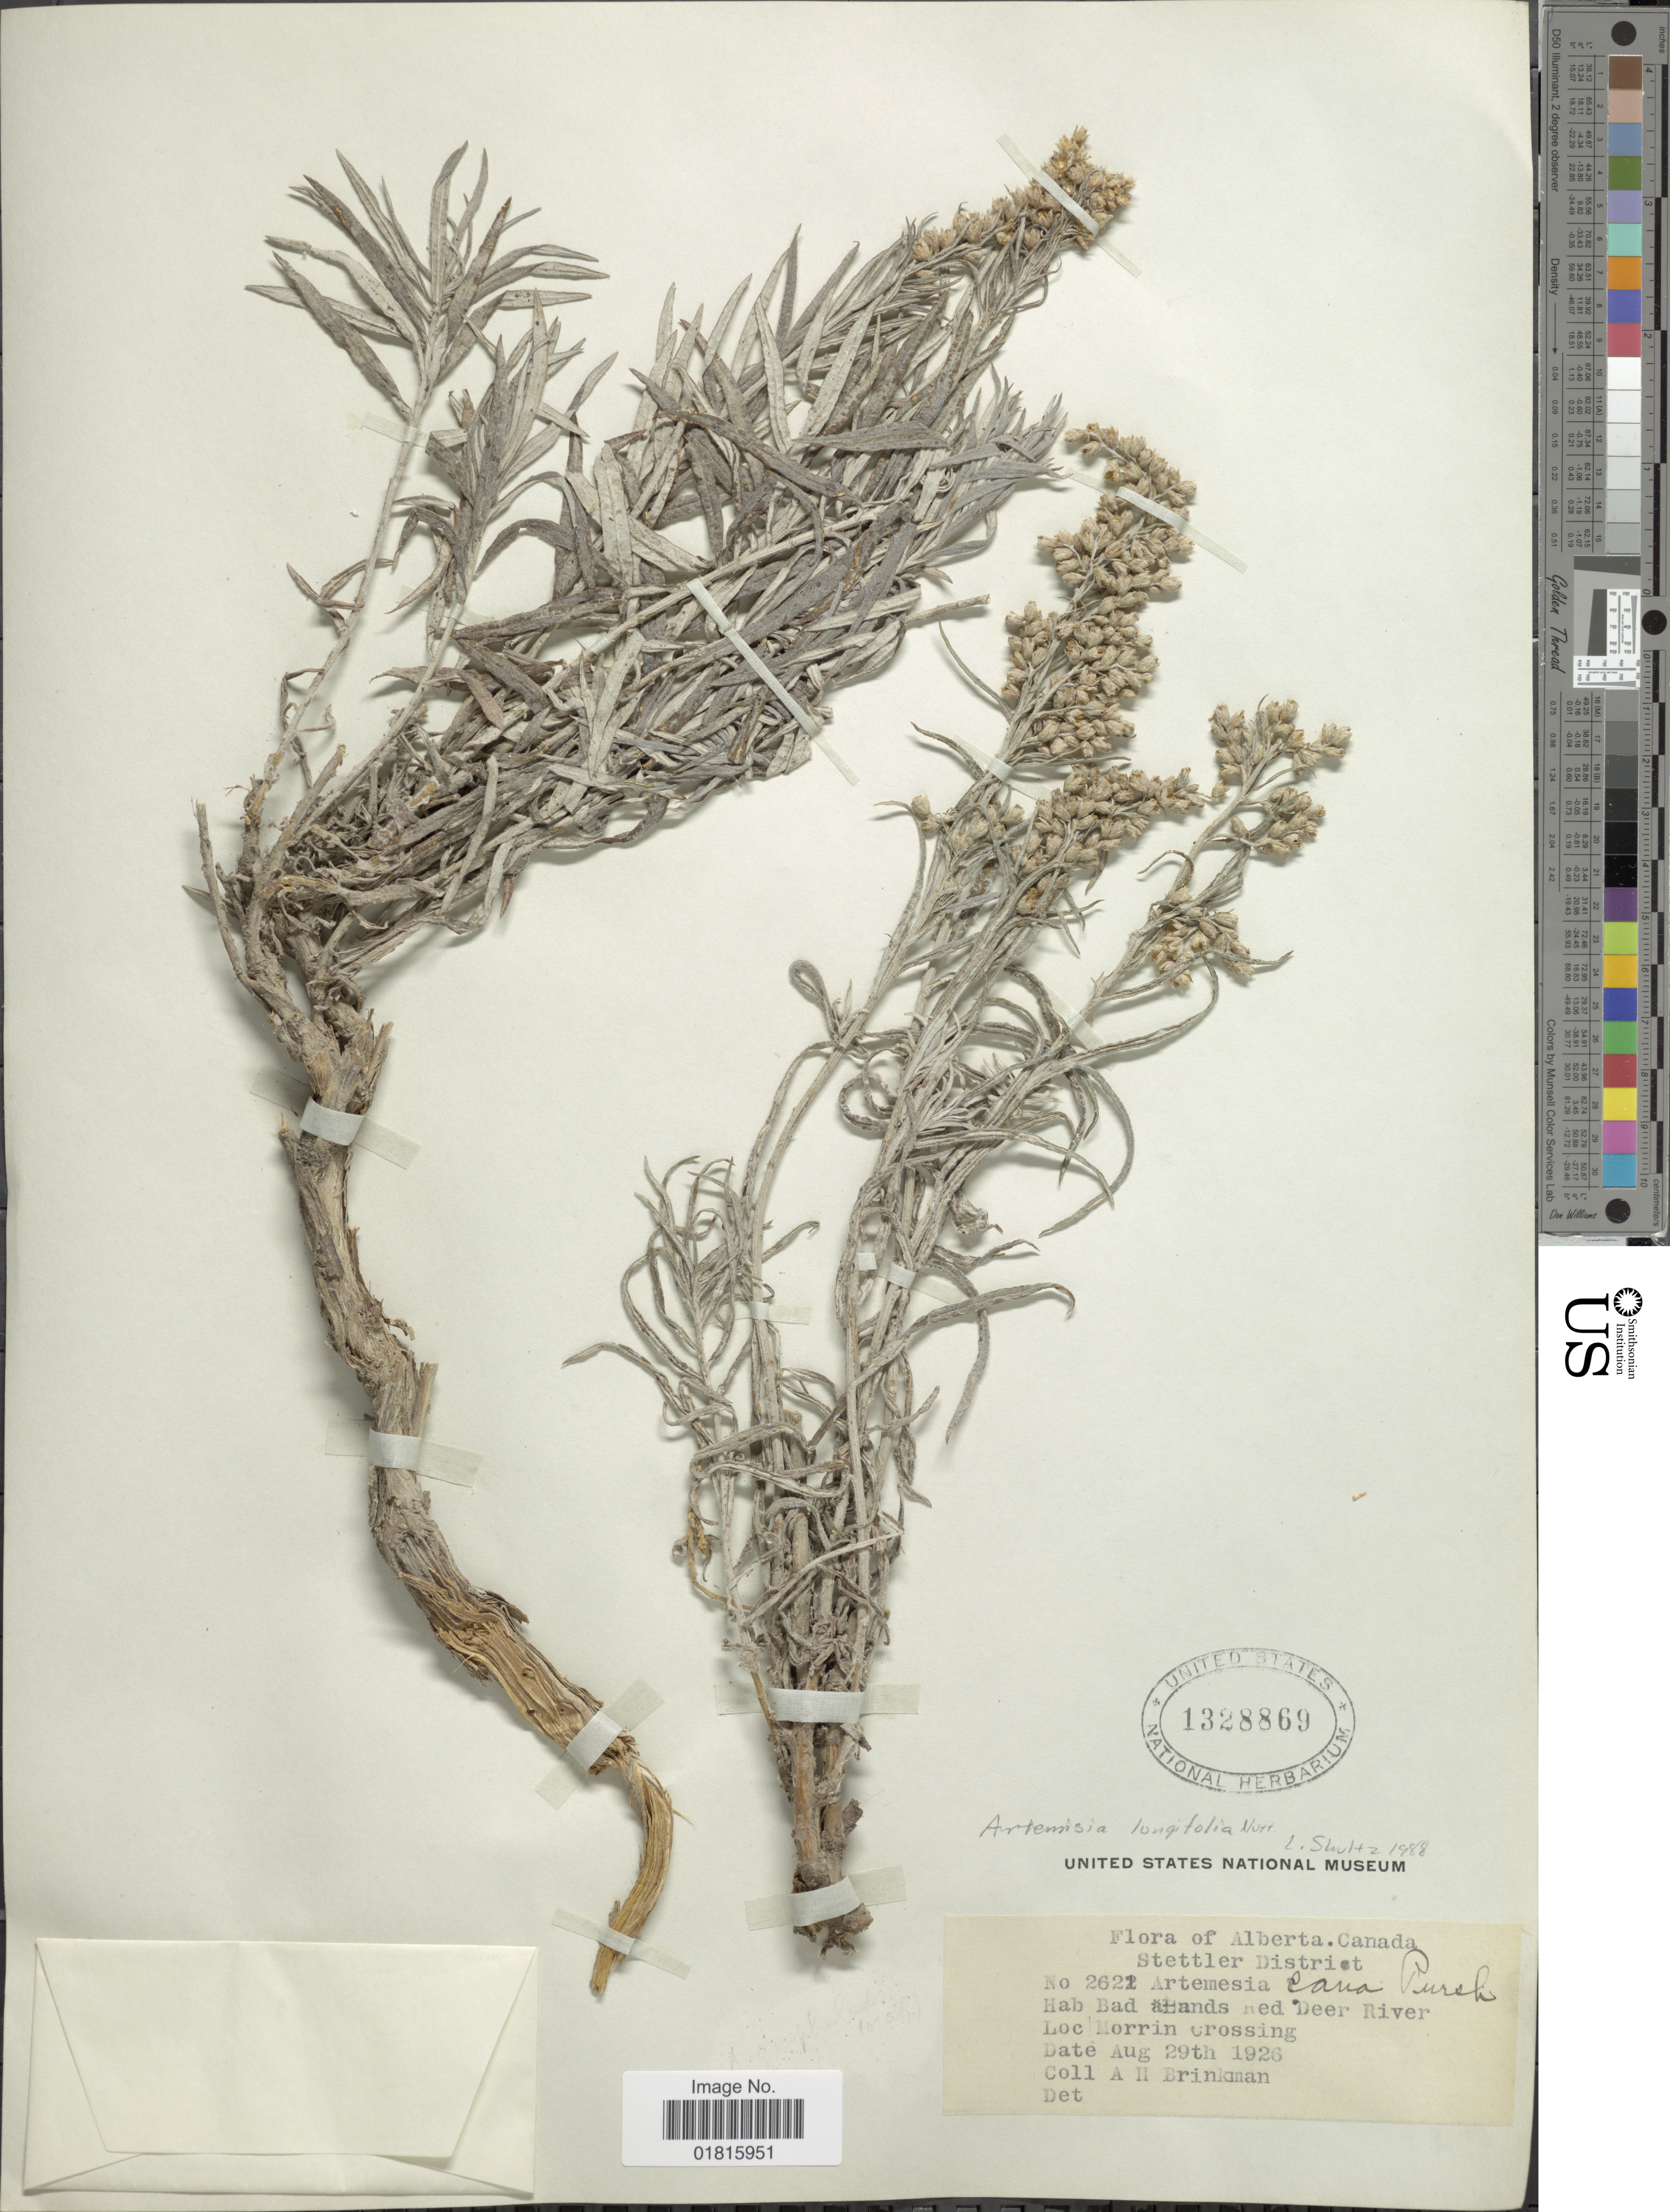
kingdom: Plantae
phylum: Tracheophyta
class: Magnoliopsida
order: Asterales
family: Asteraceae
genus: Artemisia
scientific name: Artemisia longifolia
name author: Nutt.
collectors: A. Brinkman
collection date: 1926-08-29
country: Canada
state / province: Alberta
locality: Stettler District, Bad Hands Red Deer River, Morrin Crossing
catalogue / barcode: US 1328869